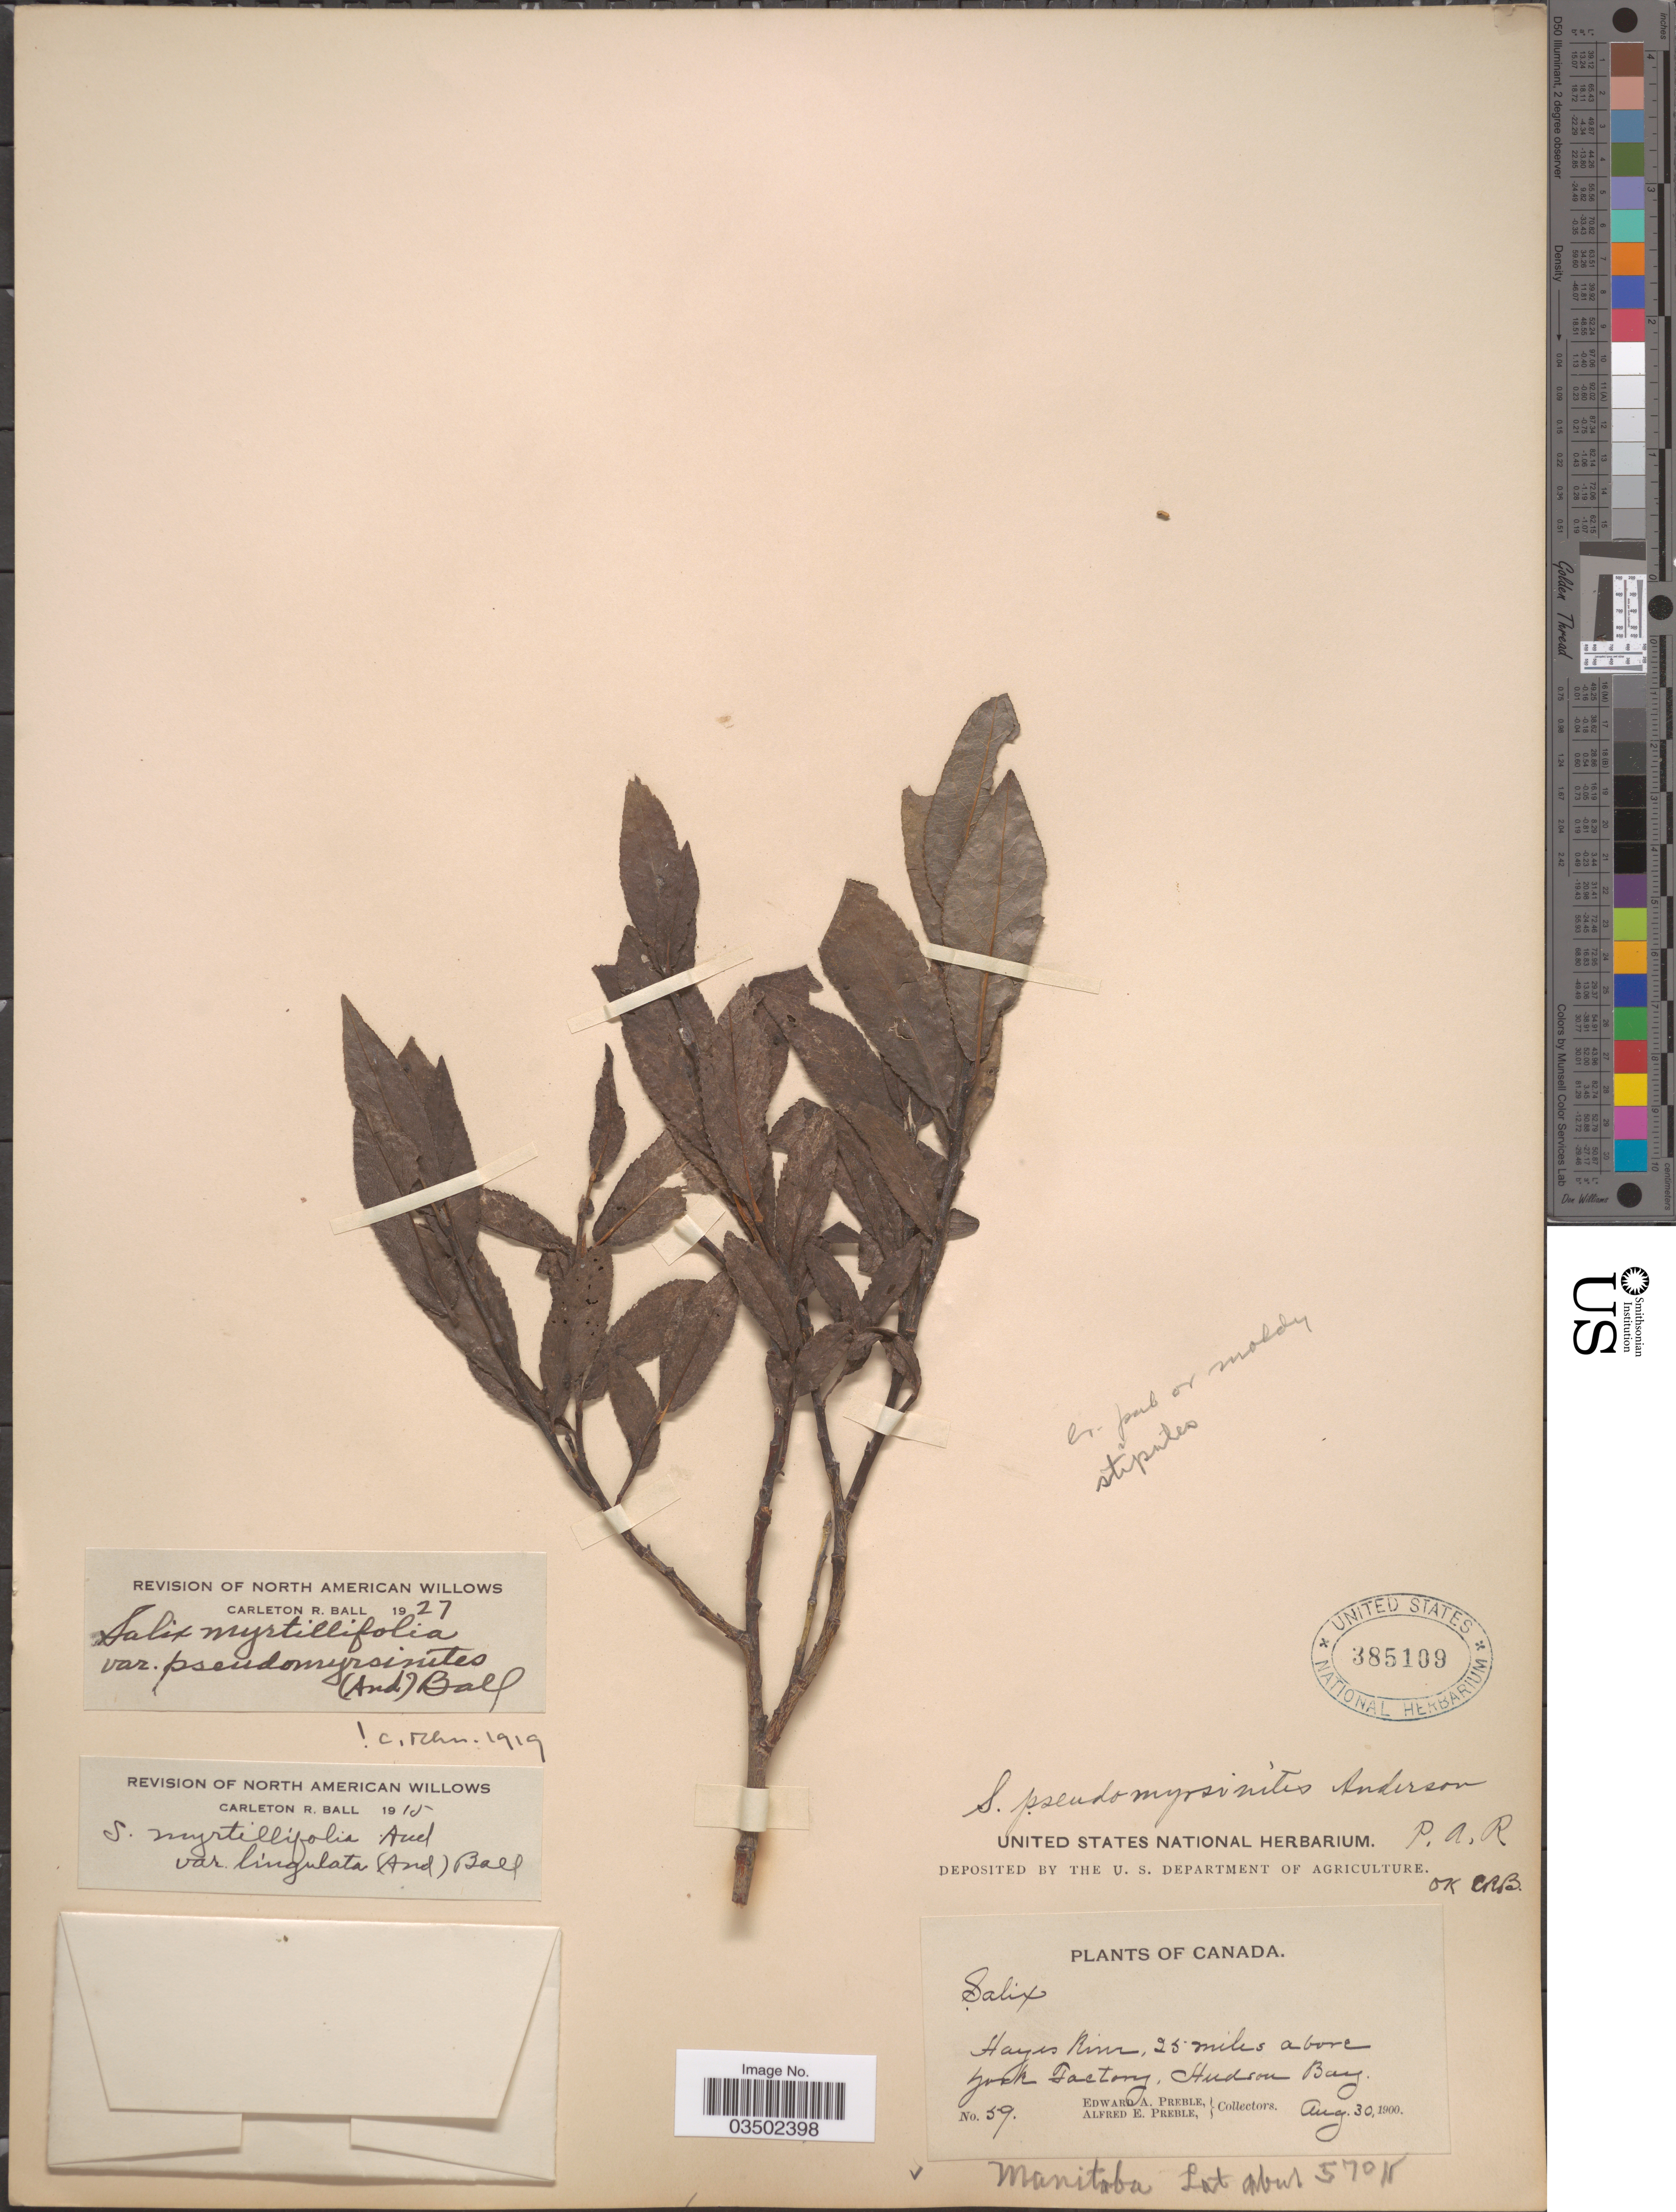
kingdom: Plantae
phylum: Tracheophyta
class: Magnoliopsida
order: Malpighiales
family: Salicaceae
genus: Salix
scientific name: Salix pseudocordata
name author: (Andersson) Andersson ex Rydb.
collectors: E. Preble & A. Preble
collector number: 59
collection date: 1900-08-30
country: Canada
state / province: Manitoba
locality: Hayes River, 25 miles above York Factory, Hudson Bay.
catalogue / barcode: US 385109